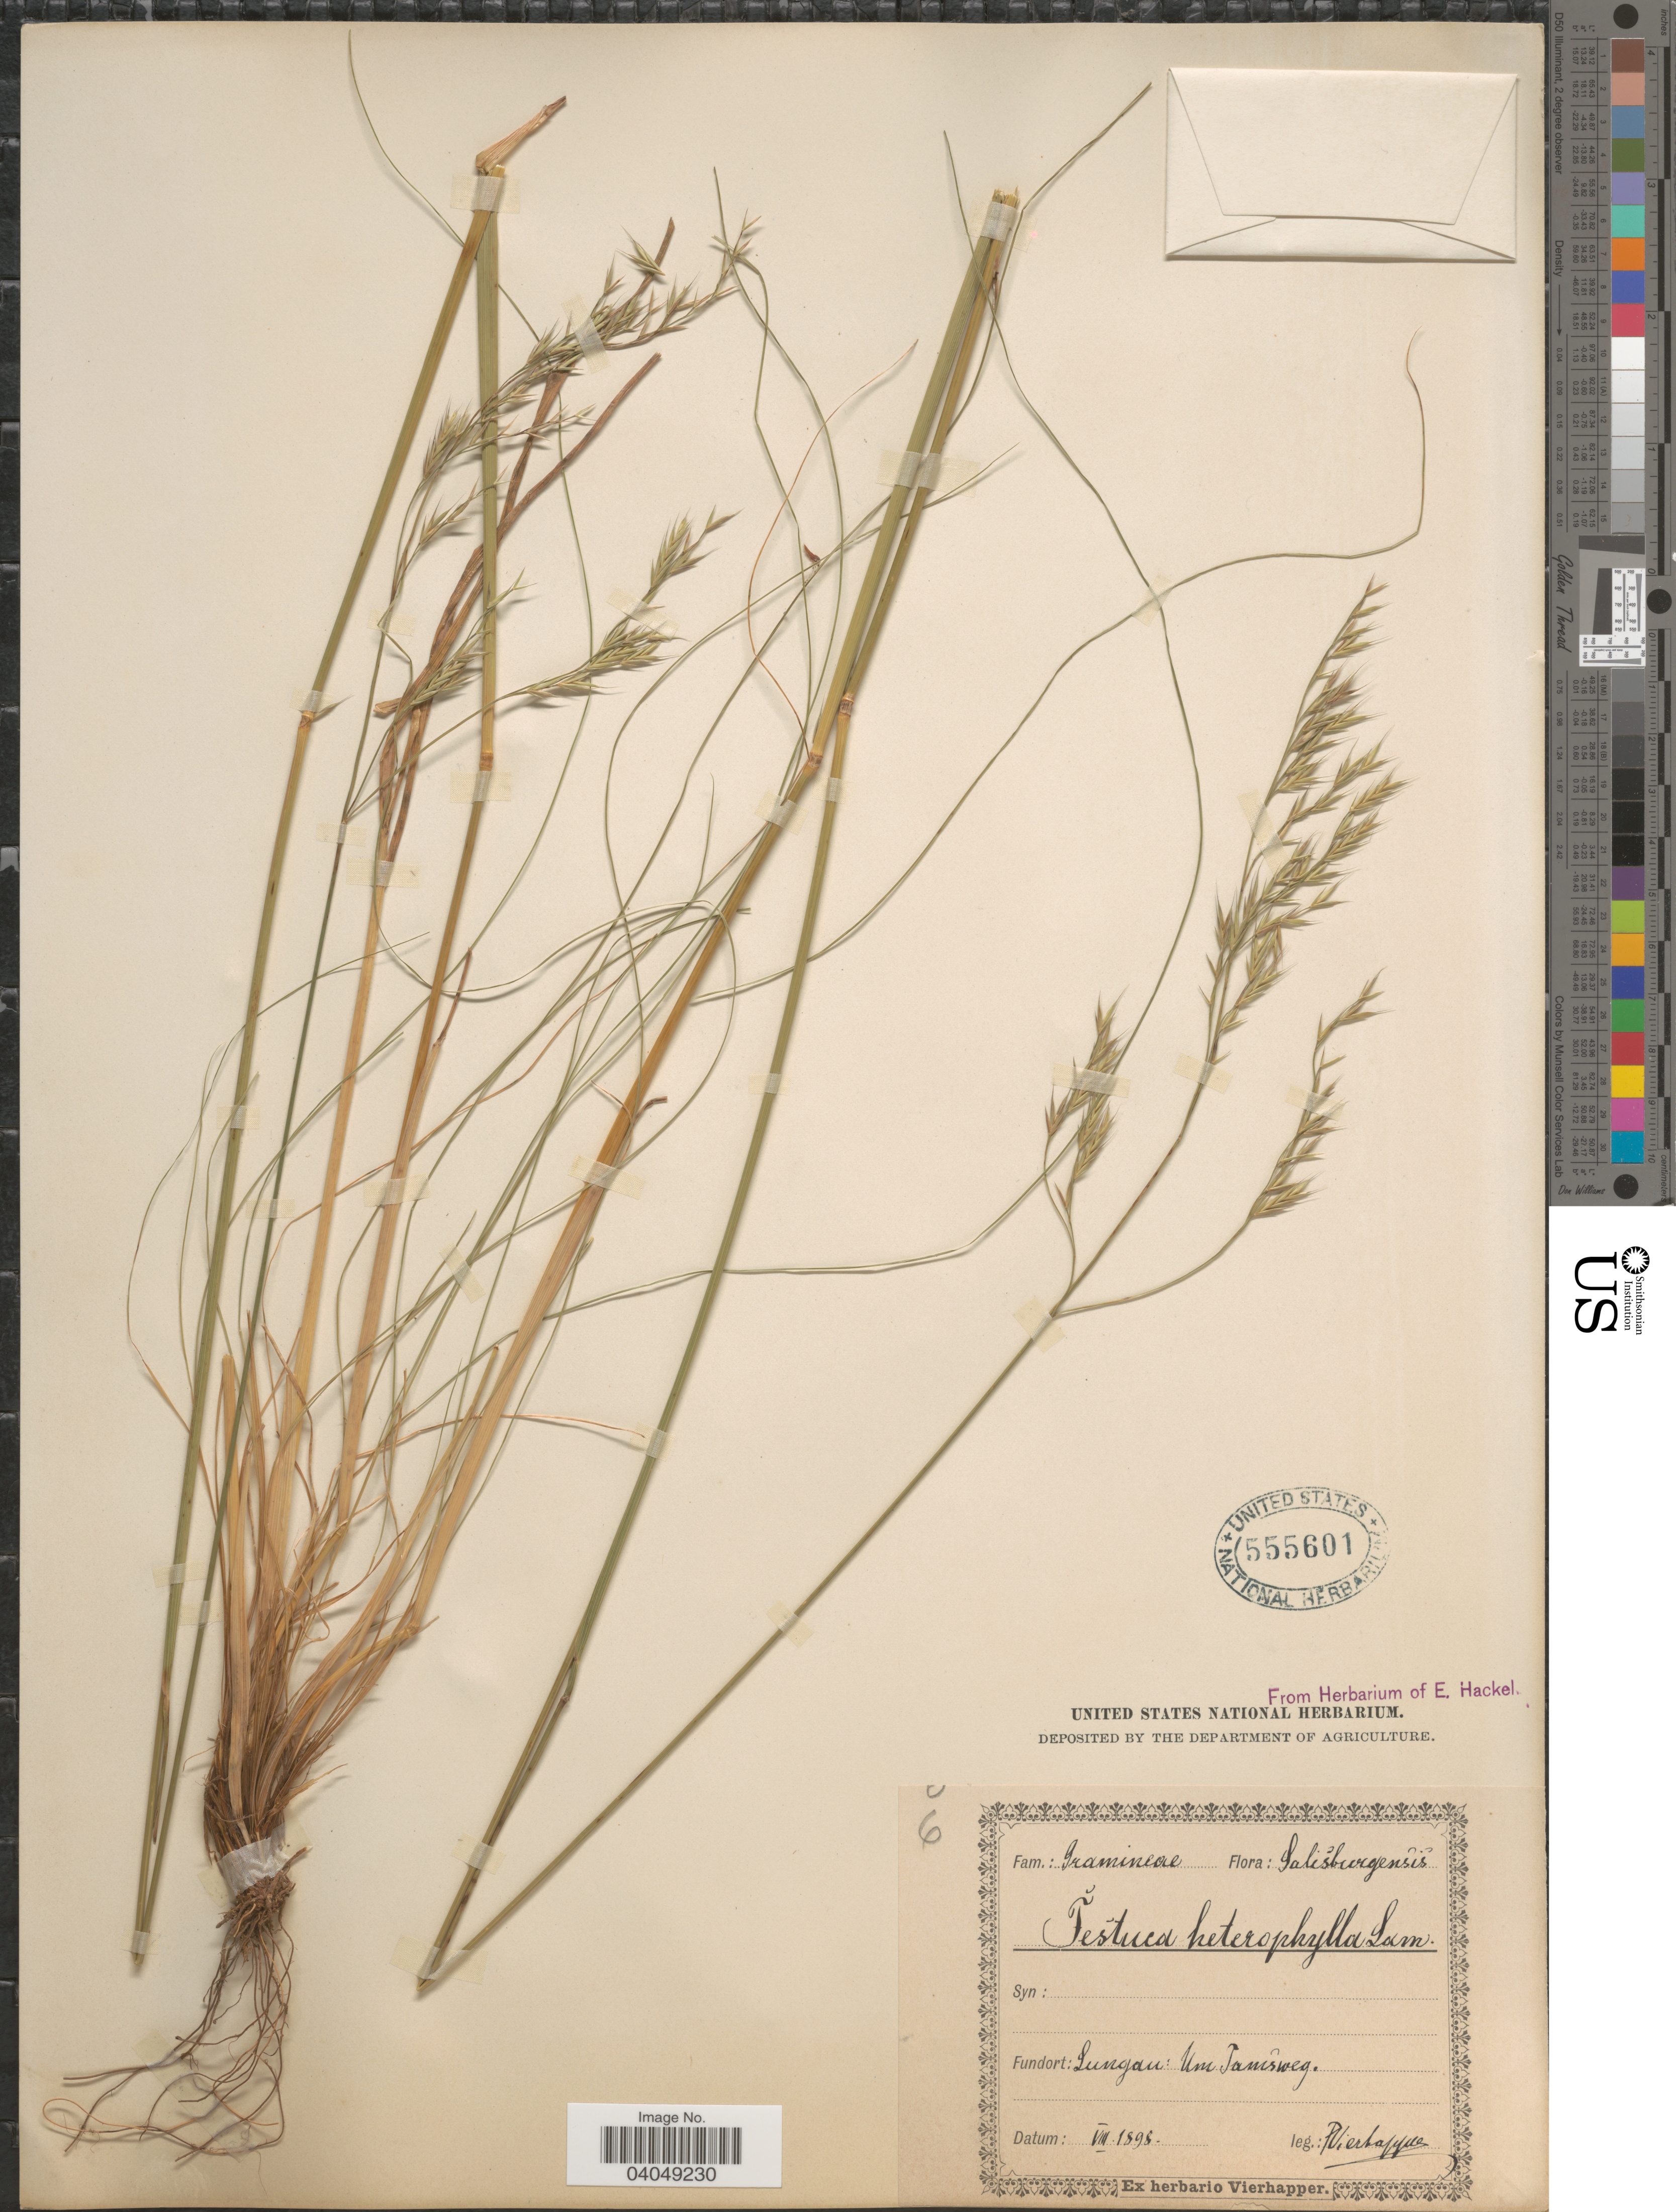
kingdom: Plantae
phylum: Tracheophyta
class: Liliopsida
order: Poales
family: Poaceae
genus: Festuca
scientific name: Festuca heterophylla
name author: Lam.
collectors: F. Vierhapper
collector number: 6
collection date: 1898-08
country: Austria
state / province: Salzburg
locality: Salisburgensis Lungau: Um Jamsweg. [interpreted]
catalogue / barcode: US 555601